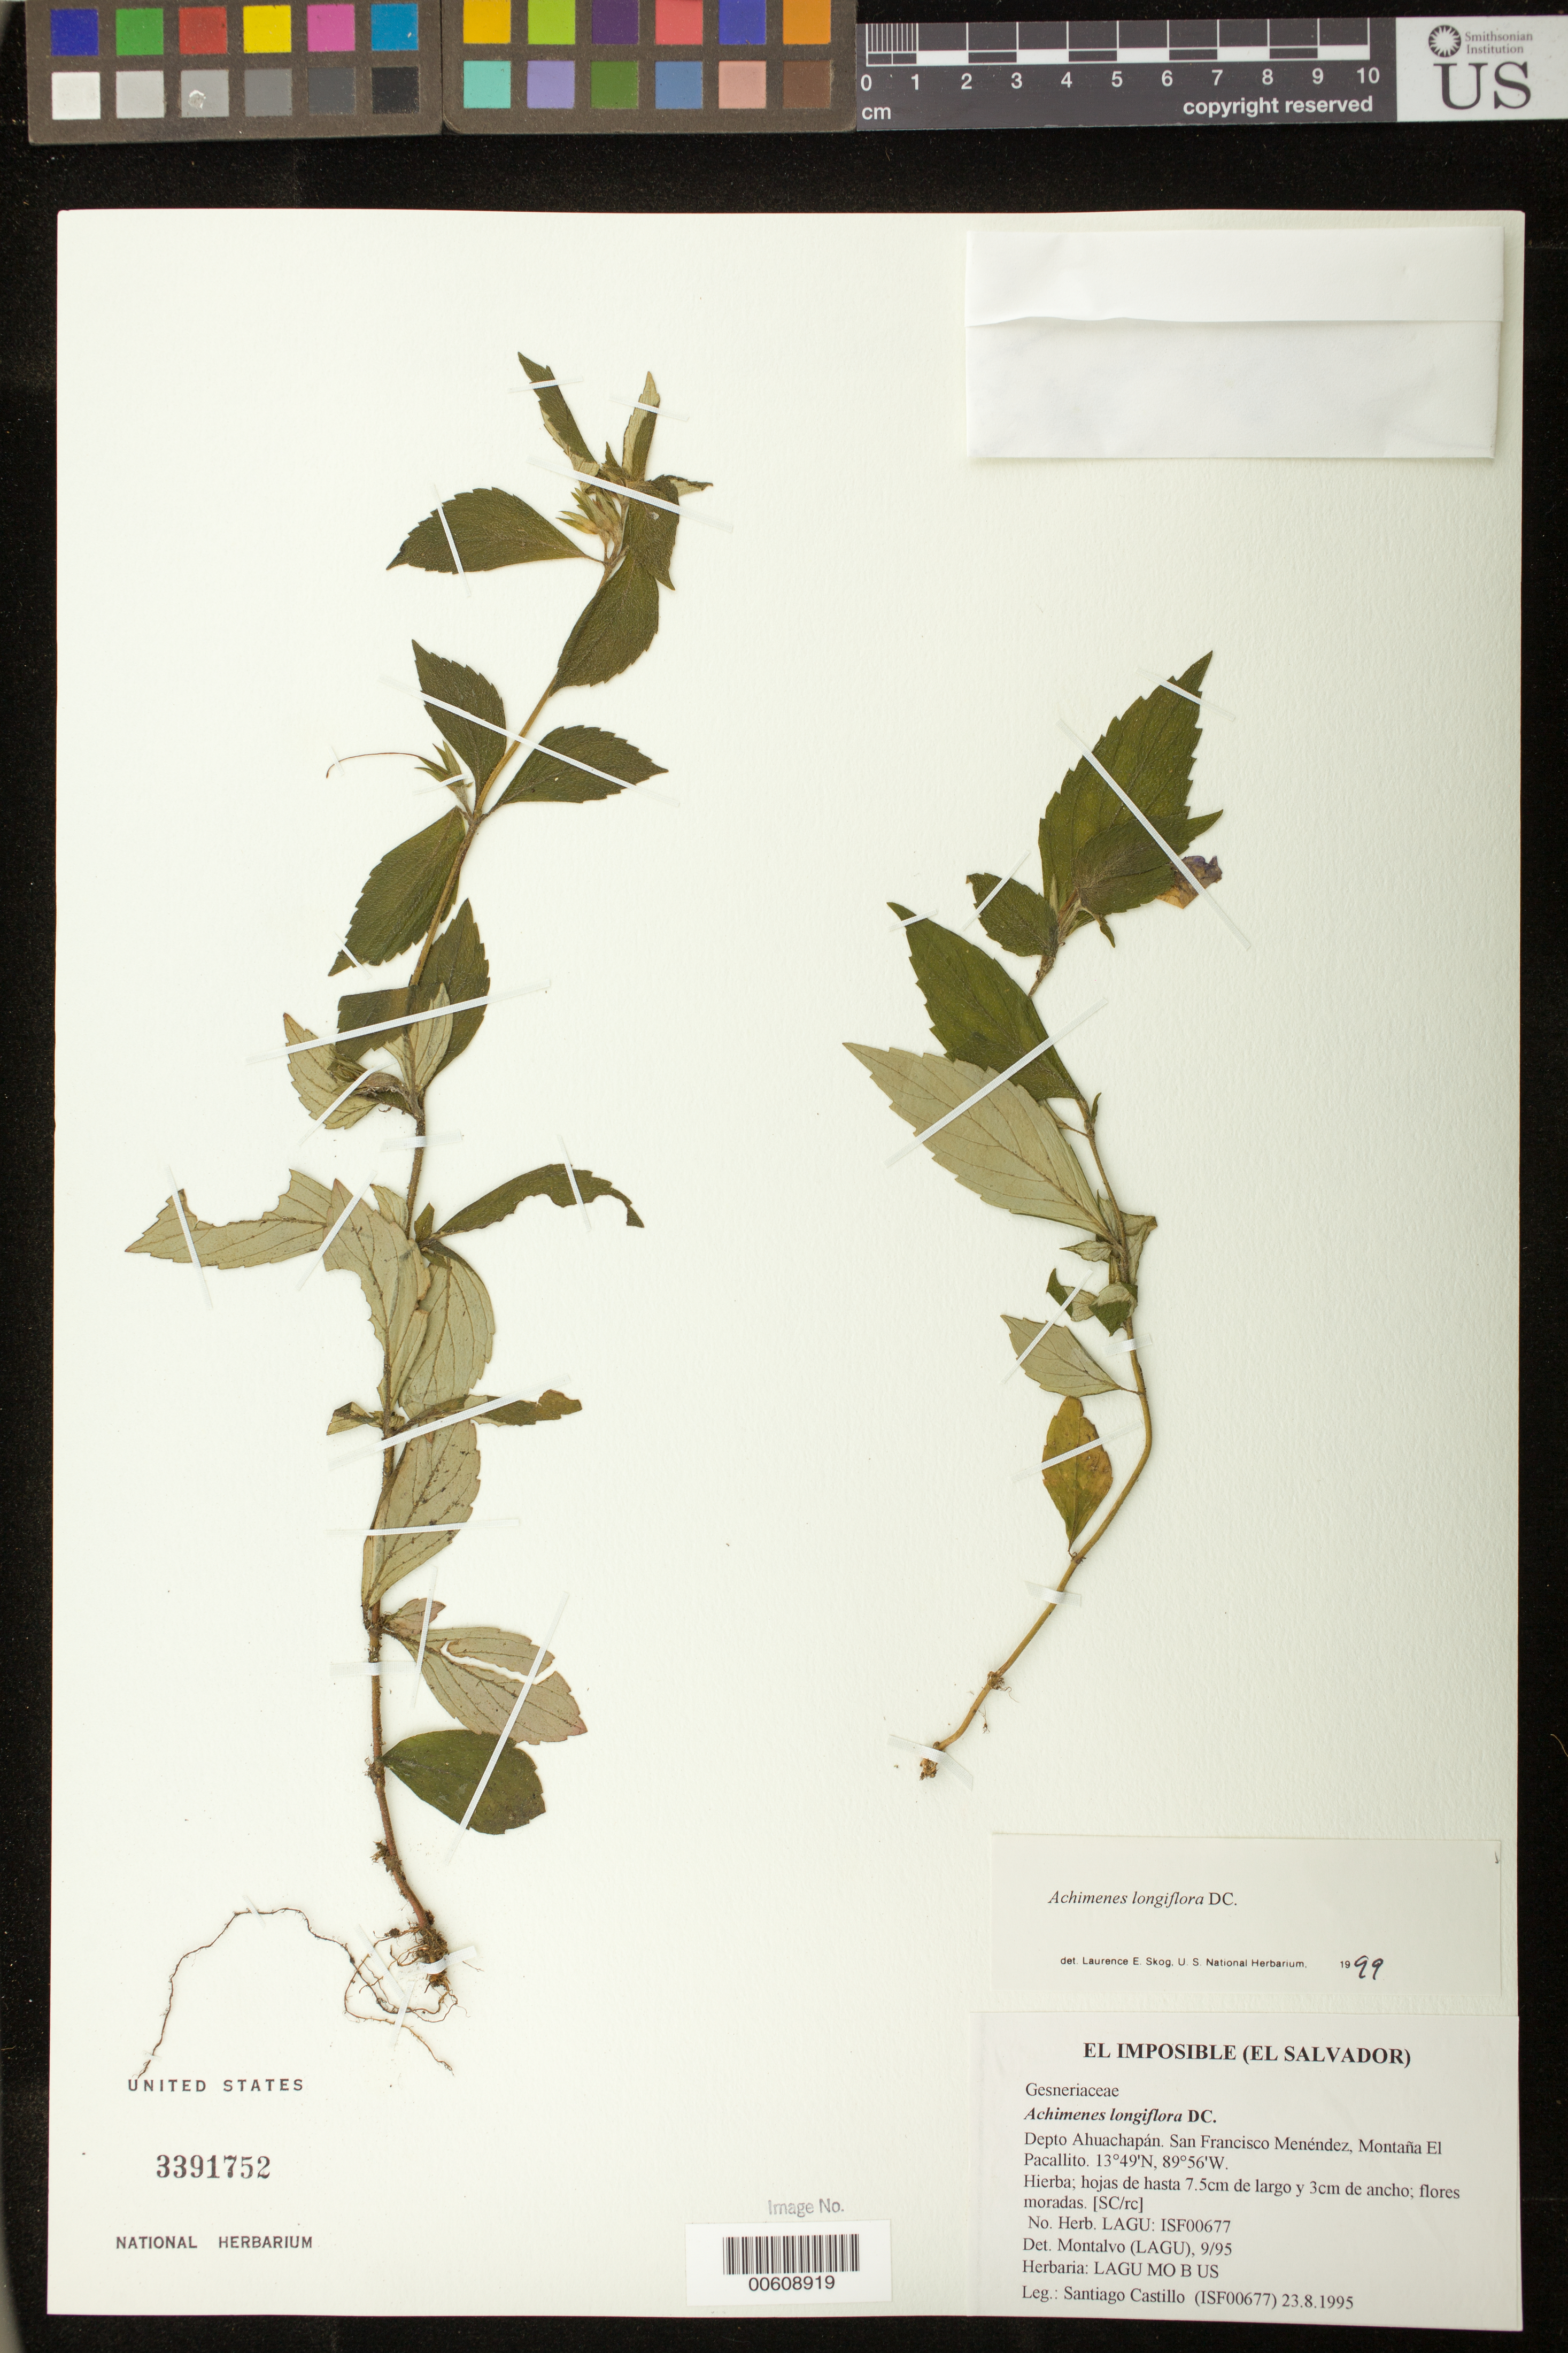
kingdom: Plantae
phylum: Tracheophyta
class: Magnoliopsida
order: Lamiales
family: Gesneriaceae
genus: Achimenes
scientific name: Achimenes longiflora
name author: DC.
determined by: Skog, Laurence E.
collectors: S. Castillo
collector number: ISF 677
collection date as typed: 23 Aug 1995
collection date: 1995-08-23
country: El Salvador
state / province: Ahuachapán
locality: San Francisco Menéndez, Montaña El Pacallito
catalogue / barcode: US 3391752